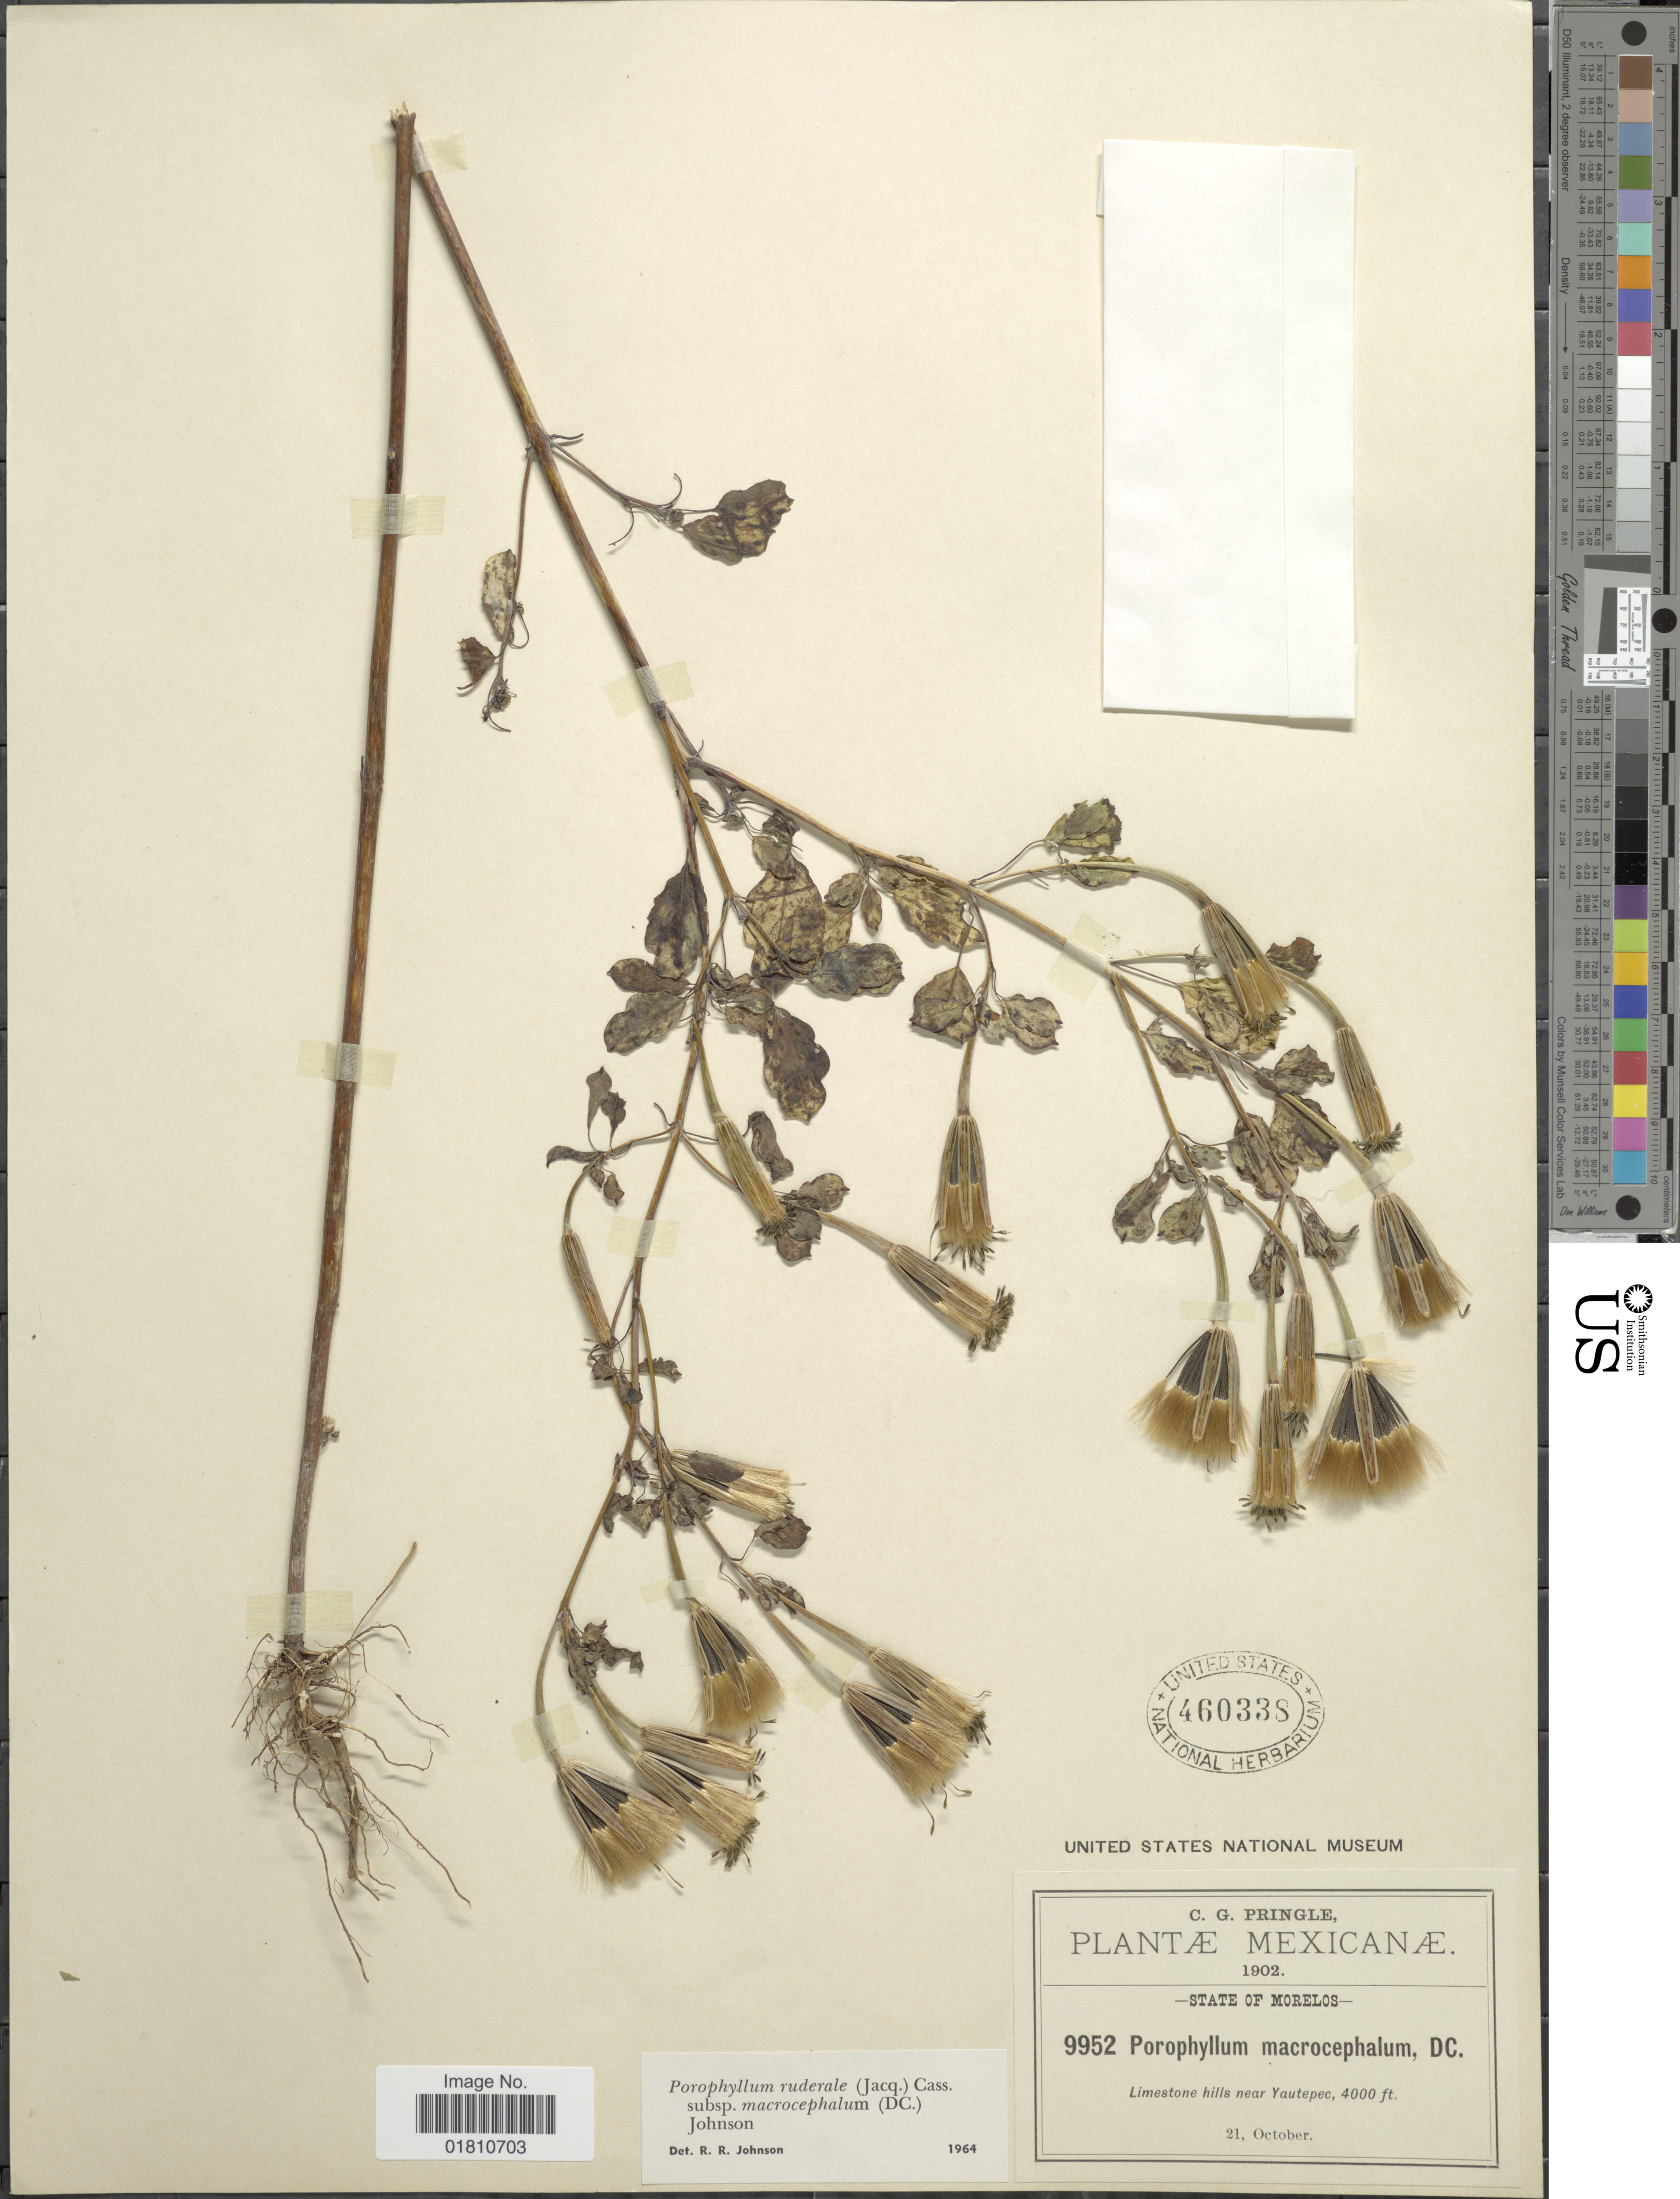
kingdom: Plantae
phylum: Tracheophyta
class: Magnoliopsida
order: Asterales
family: Asteraceae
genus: Porophyllum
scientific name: Porophyllum ruderale subsp. macrocephalum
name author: (DC.) R.R. Johnson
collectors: C. G. Pringle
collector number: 9952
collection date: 1902-10-21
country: Mexico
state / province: Morelos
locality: Limestone hills near Yautepec.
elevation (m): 1219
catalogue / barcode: US 460338